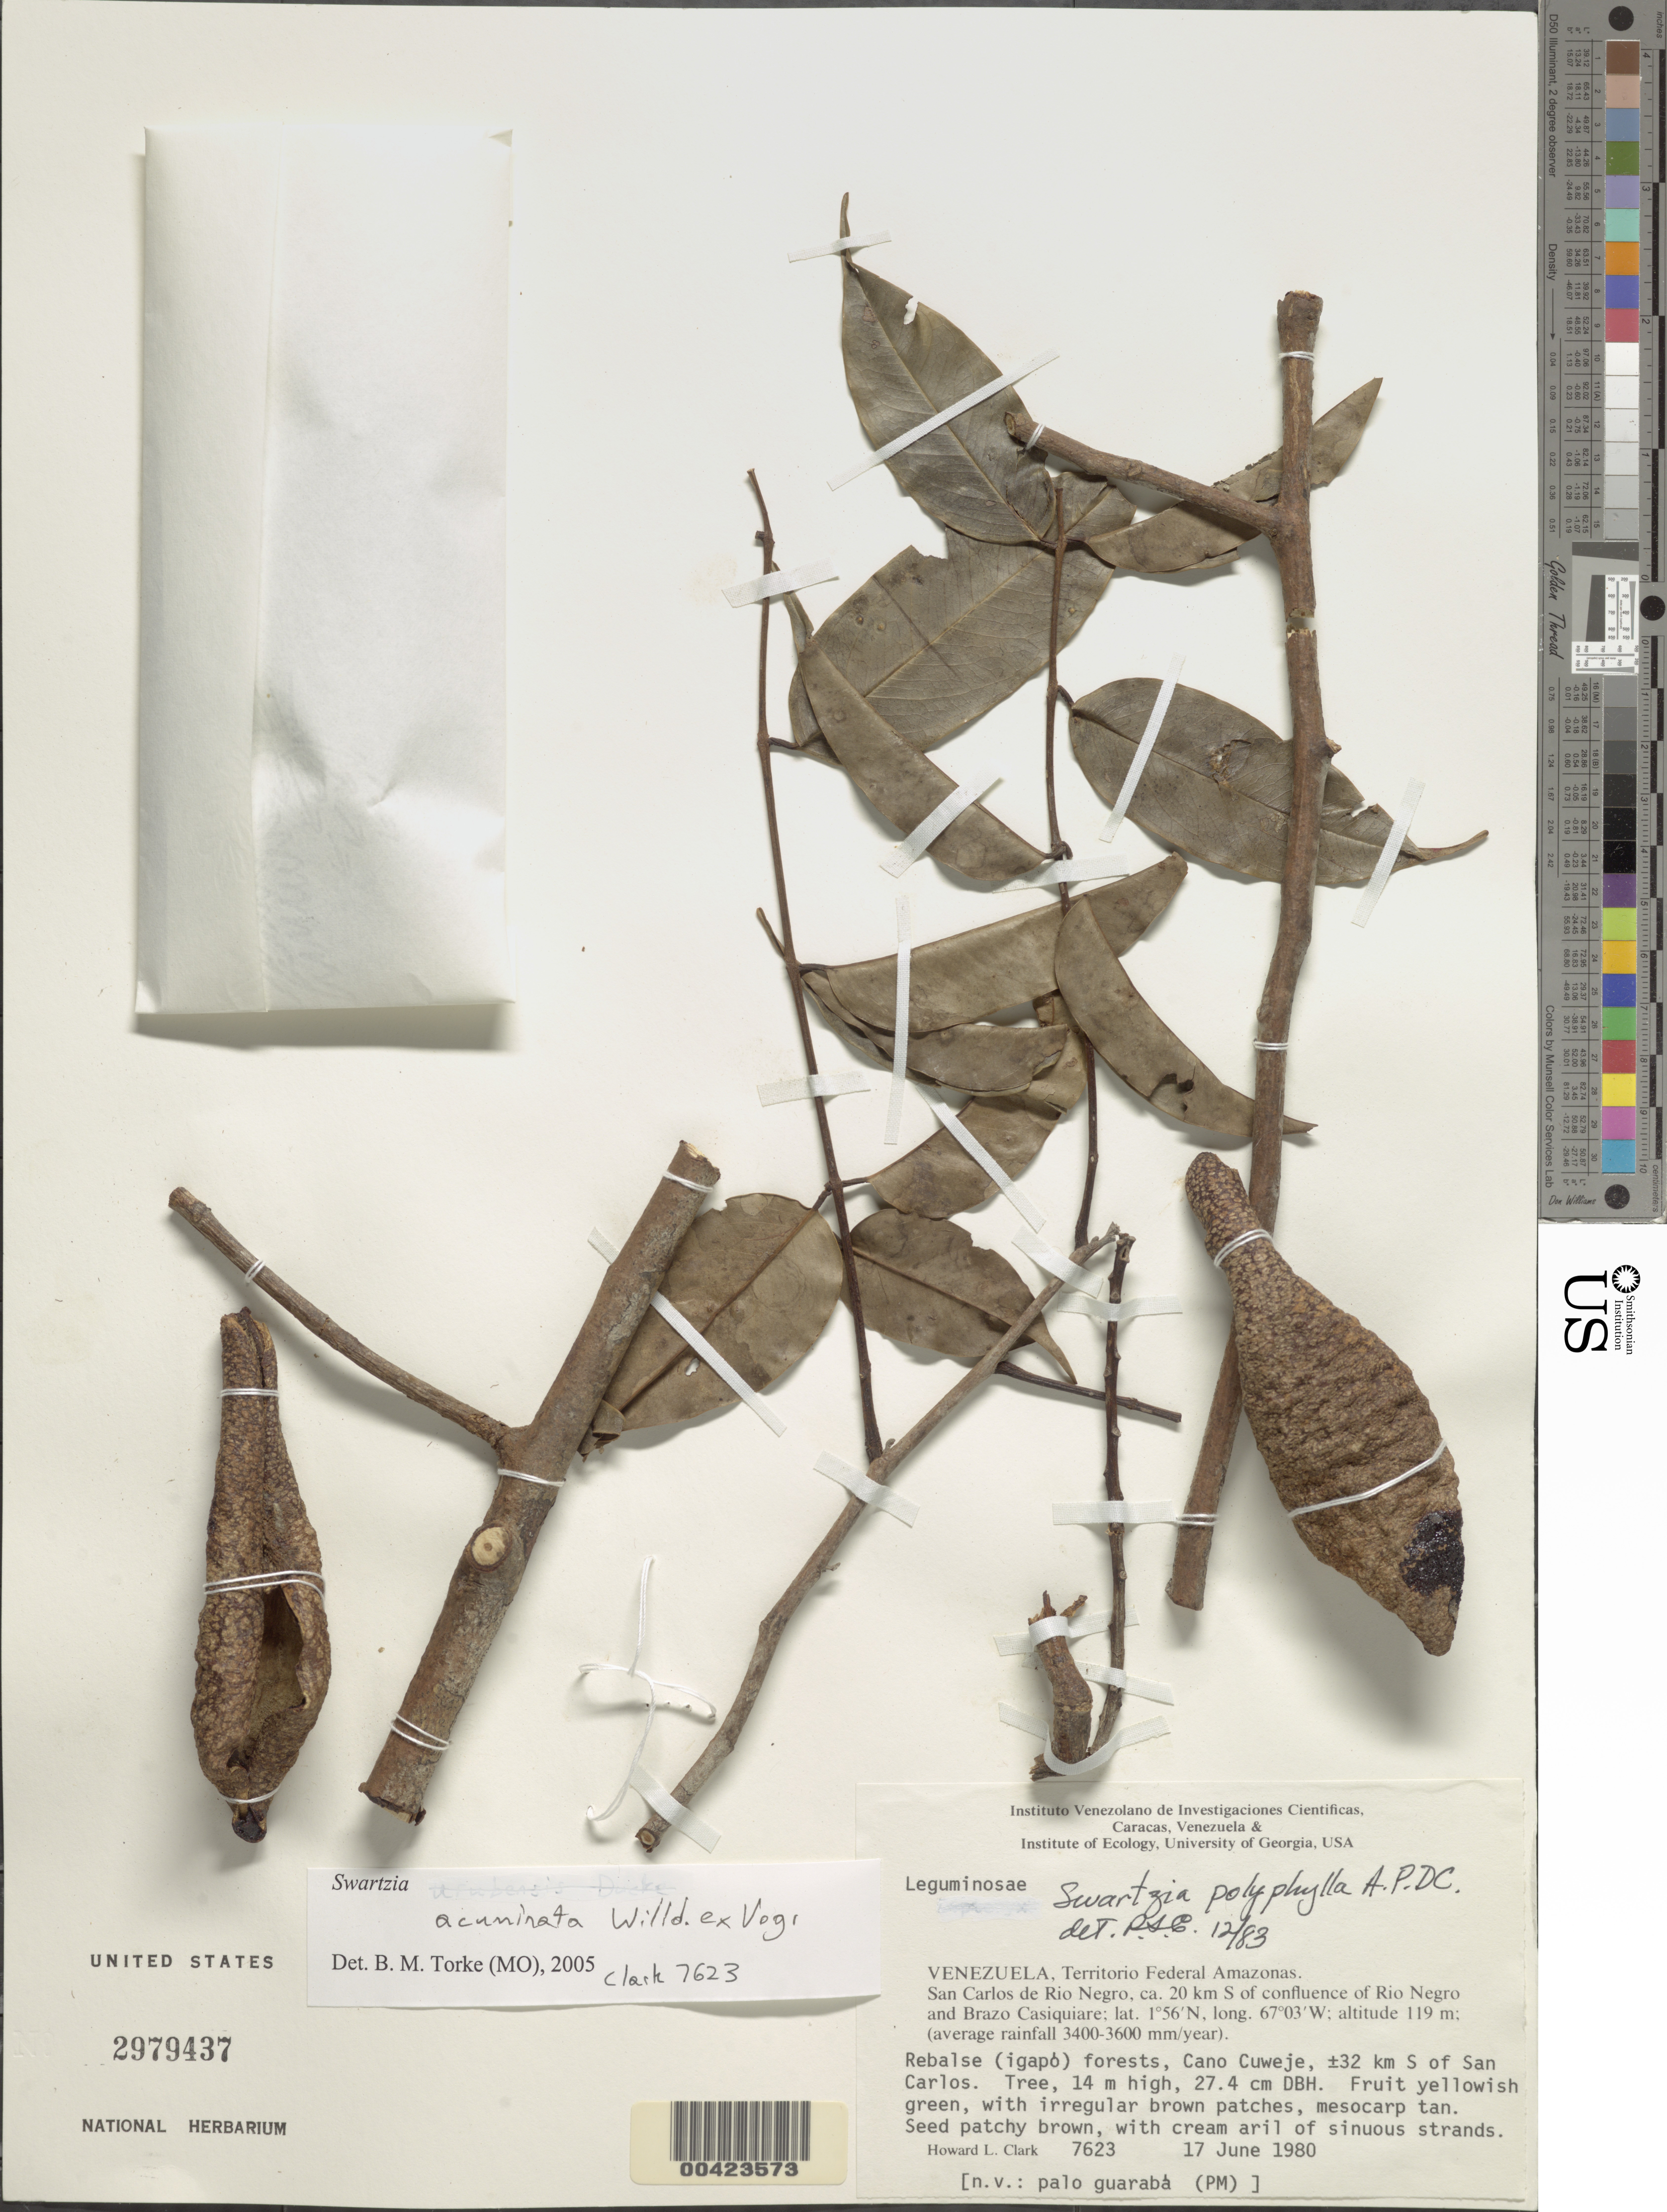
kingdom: Plantae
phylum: Tracheophyta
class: Magnoliopsida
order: Fabales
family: Fabaceae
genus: Swartzia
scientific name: Swartzia acuminata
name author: Willd. ex Vogel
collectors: H. L. Clark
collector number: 7623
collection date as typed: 17 Jun 1980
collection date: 1980-06-17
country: Venezuela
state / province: Amazonas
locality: Cano Cuweje; ca. 32 km S of San Carlos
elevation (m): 119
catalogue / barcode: US 2979437